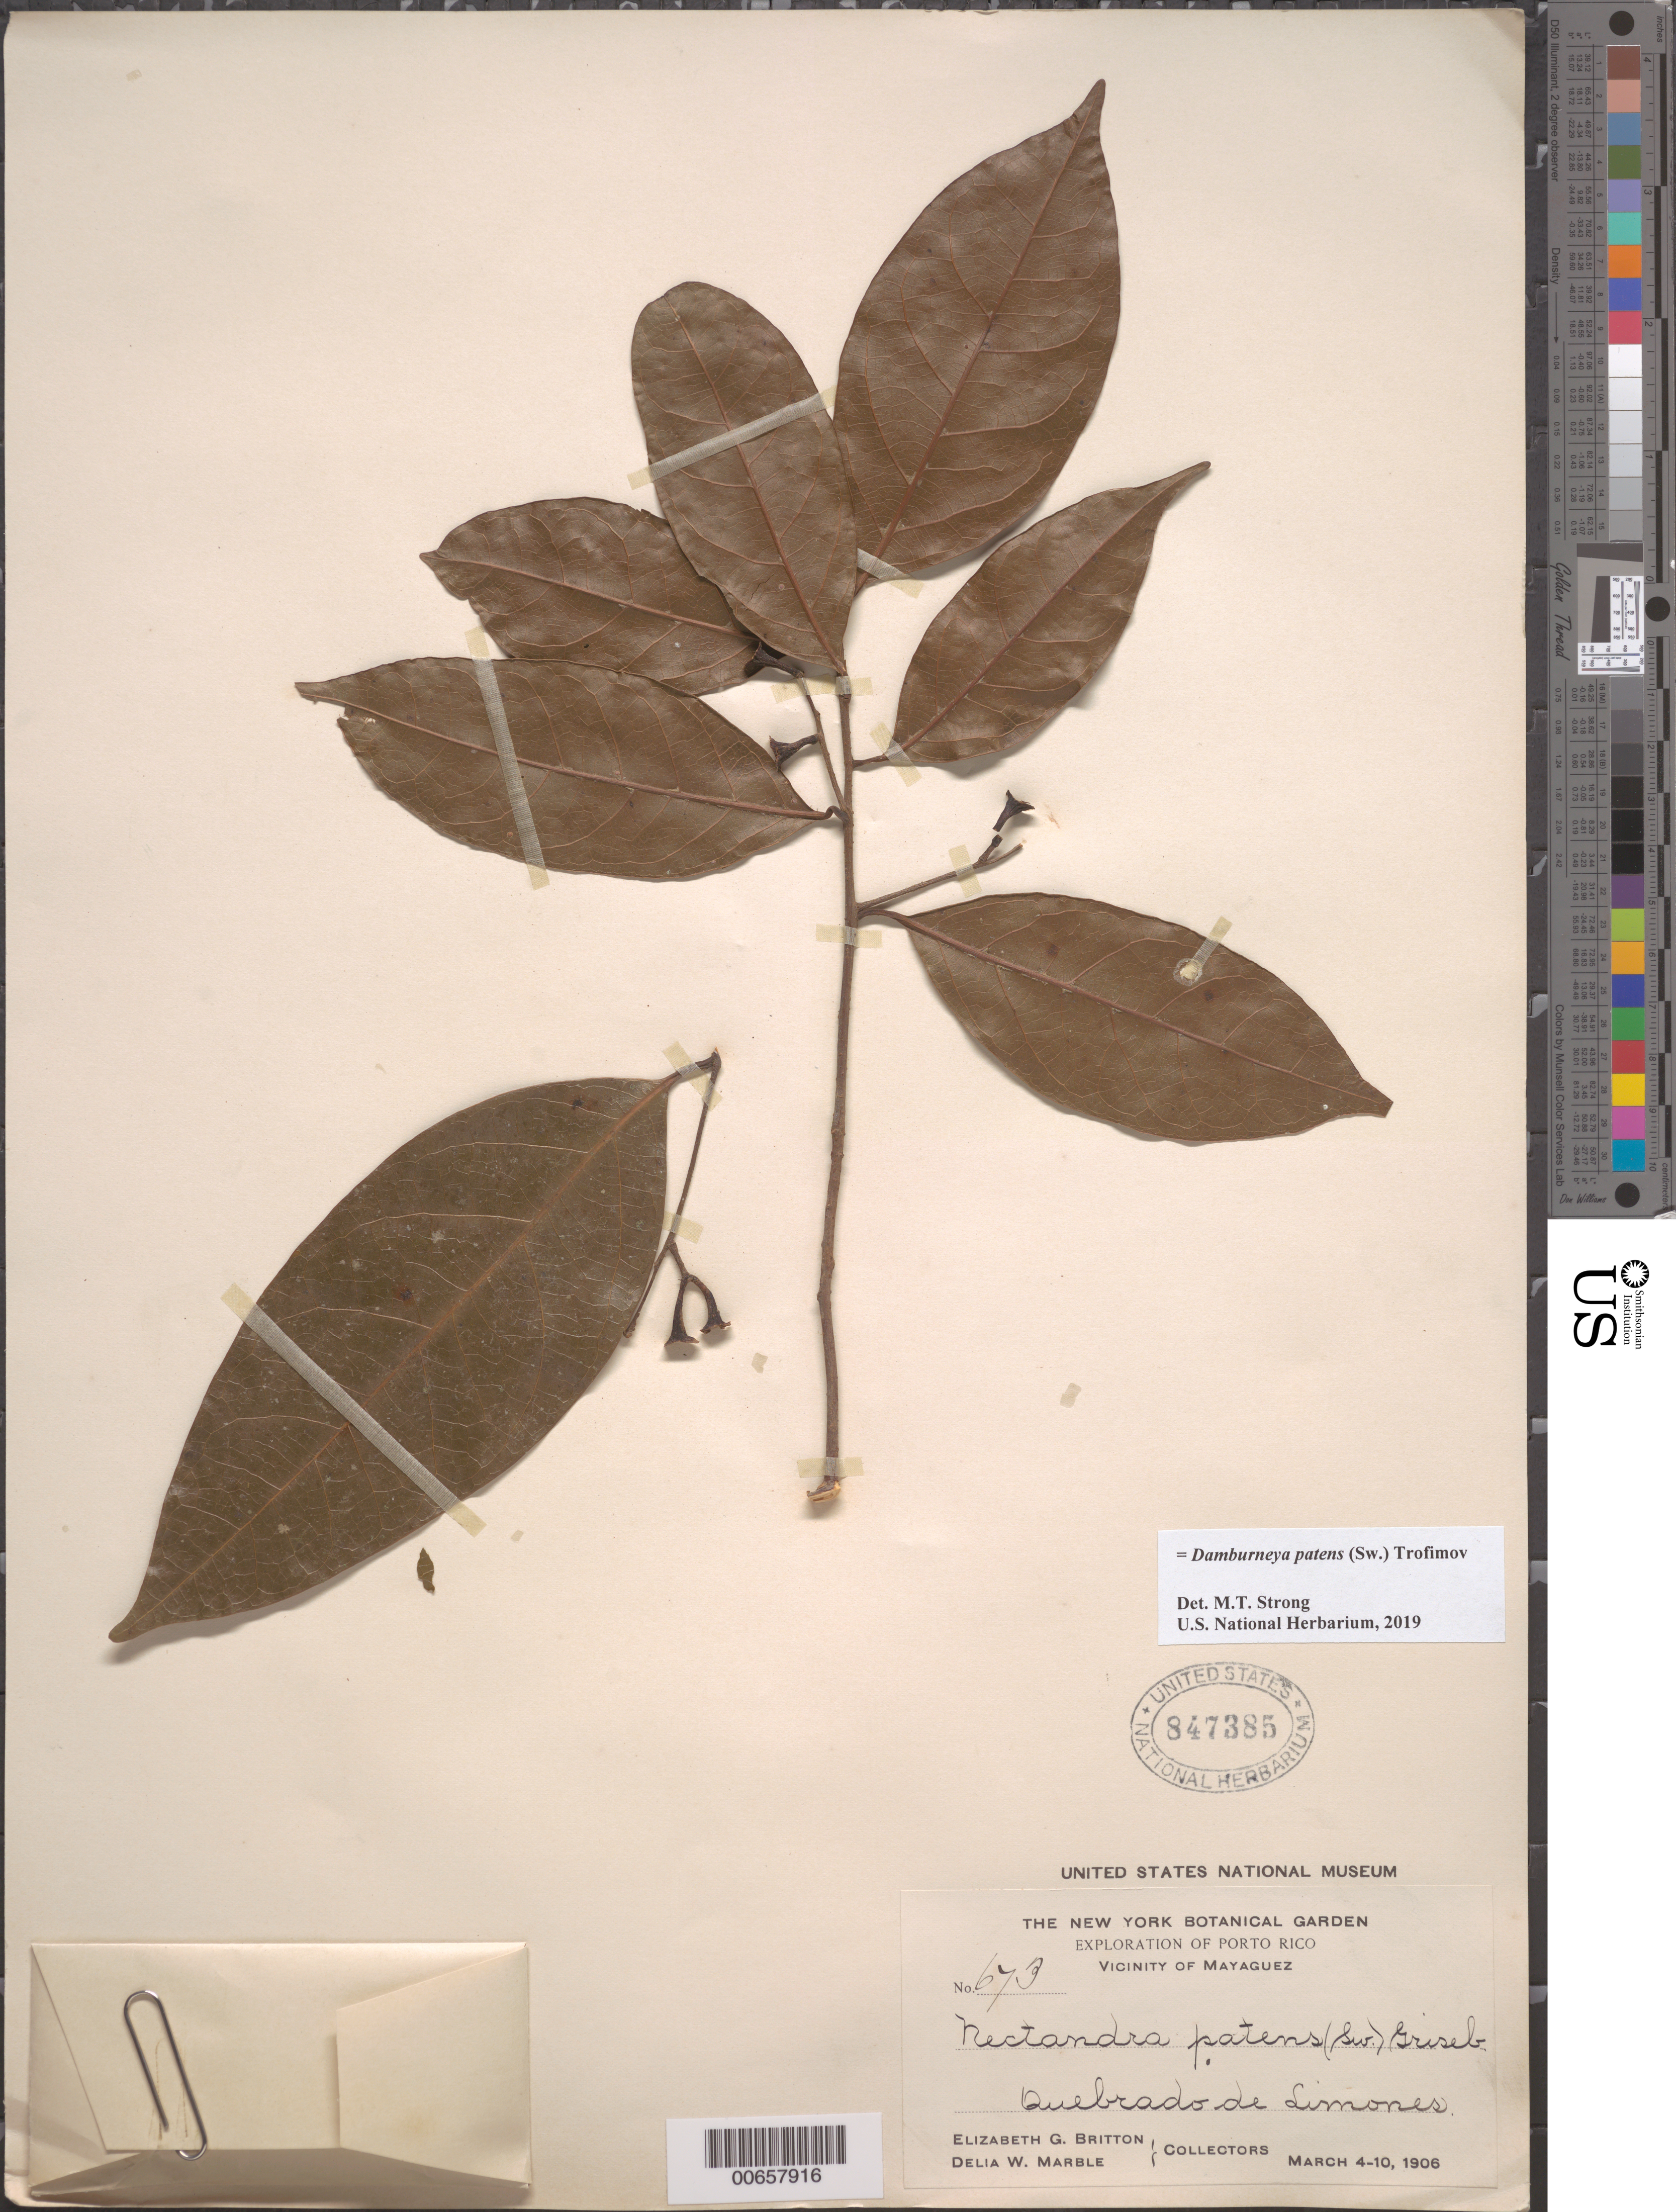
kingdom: Plantae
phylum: Tracheophyta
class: Magnoliopsida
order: Laurales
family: Lauraceae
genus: Damburneya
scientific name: Damburneya patens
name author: (Sw.) Trofimov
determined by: Strong, M. T., (US), Smithsonian Institution - National Museum of Natural History (UNITED STATES)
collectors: E. G. Britton & D. W. Marble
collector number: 673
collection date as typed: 04 Mar 1906 to 10 Mar 1906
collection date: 1906-03-04/1906-03-10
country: Puerto Rico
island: Greater Antilles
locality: Mayaguez, vic of; Quebrado de Limones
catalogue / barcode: US 847385